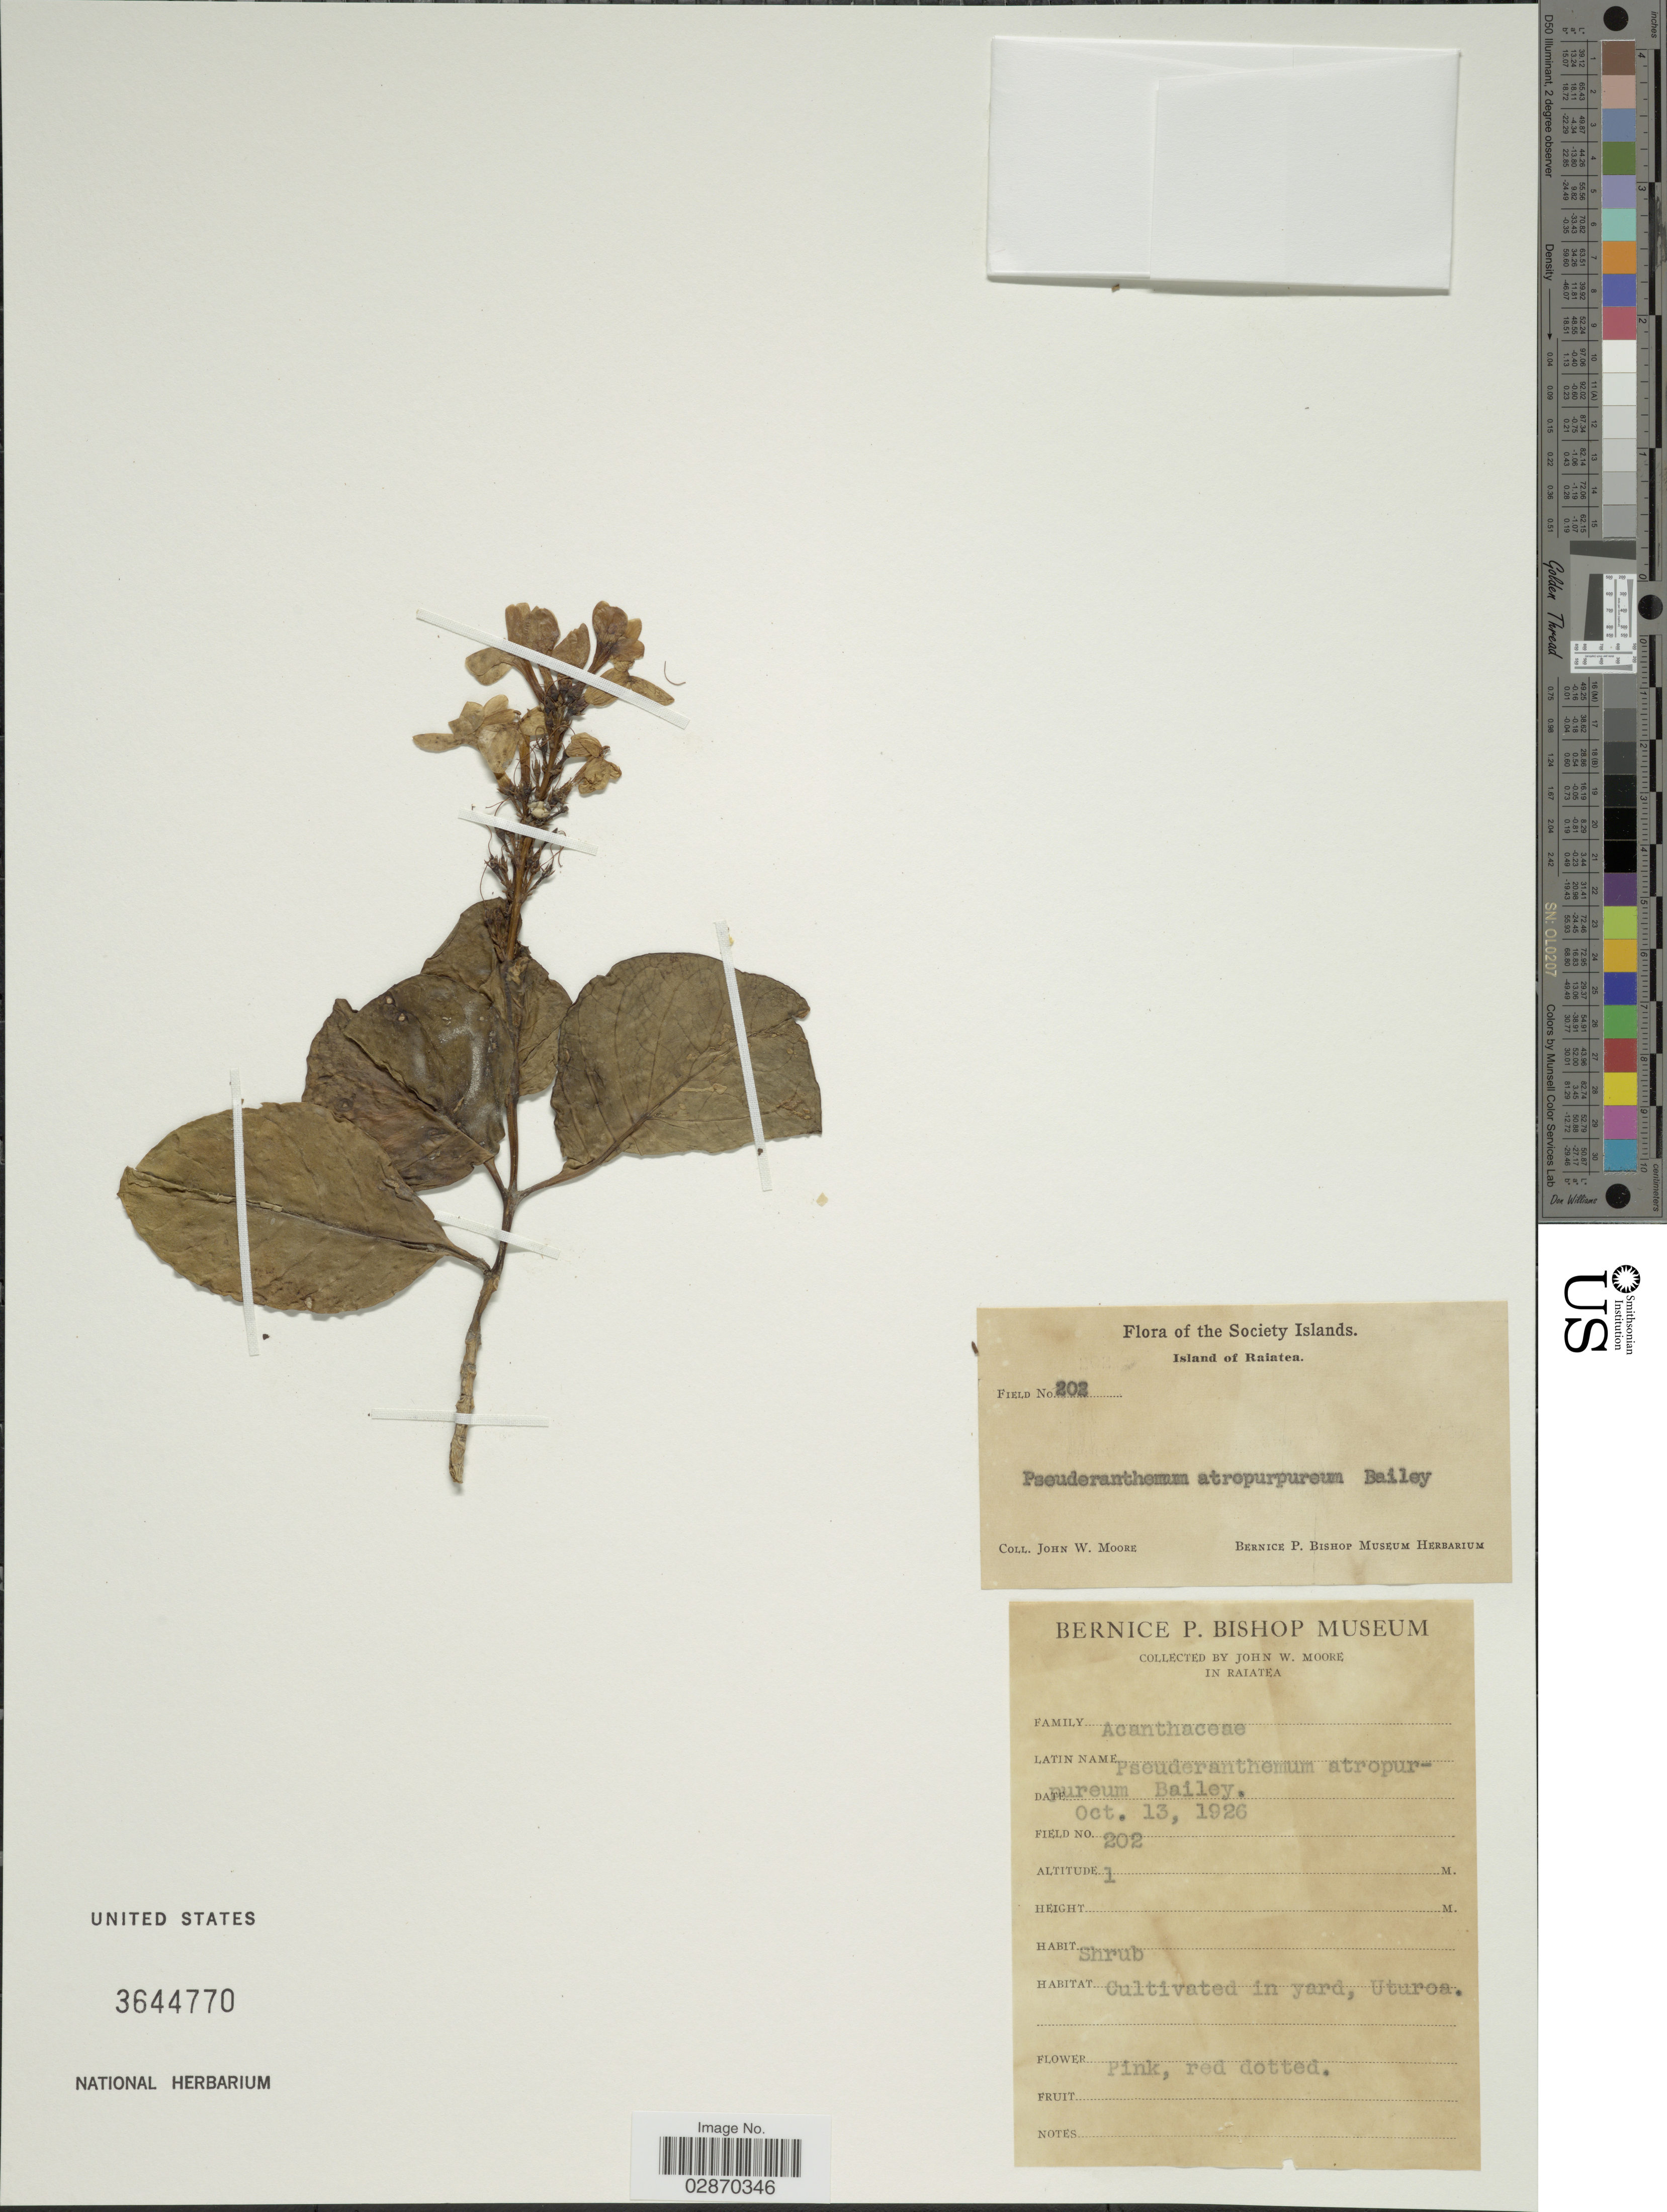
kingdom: Plantae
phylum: Tracheophyta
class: Magnoliopsida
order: Lamiales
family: Acanthaceae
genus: Pseuderanthemum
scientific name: Pseuderanthemum carruthersii var. atropurpureum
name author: (W. Bull) Fosberg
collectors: J. Moore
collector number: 202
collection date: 1926-10-13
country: French Polynesia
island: Raiatea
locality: Society Islands. Island of Raiatea. Cultivated in yard, Uturoa.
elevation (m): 1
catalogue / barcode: US 3644770